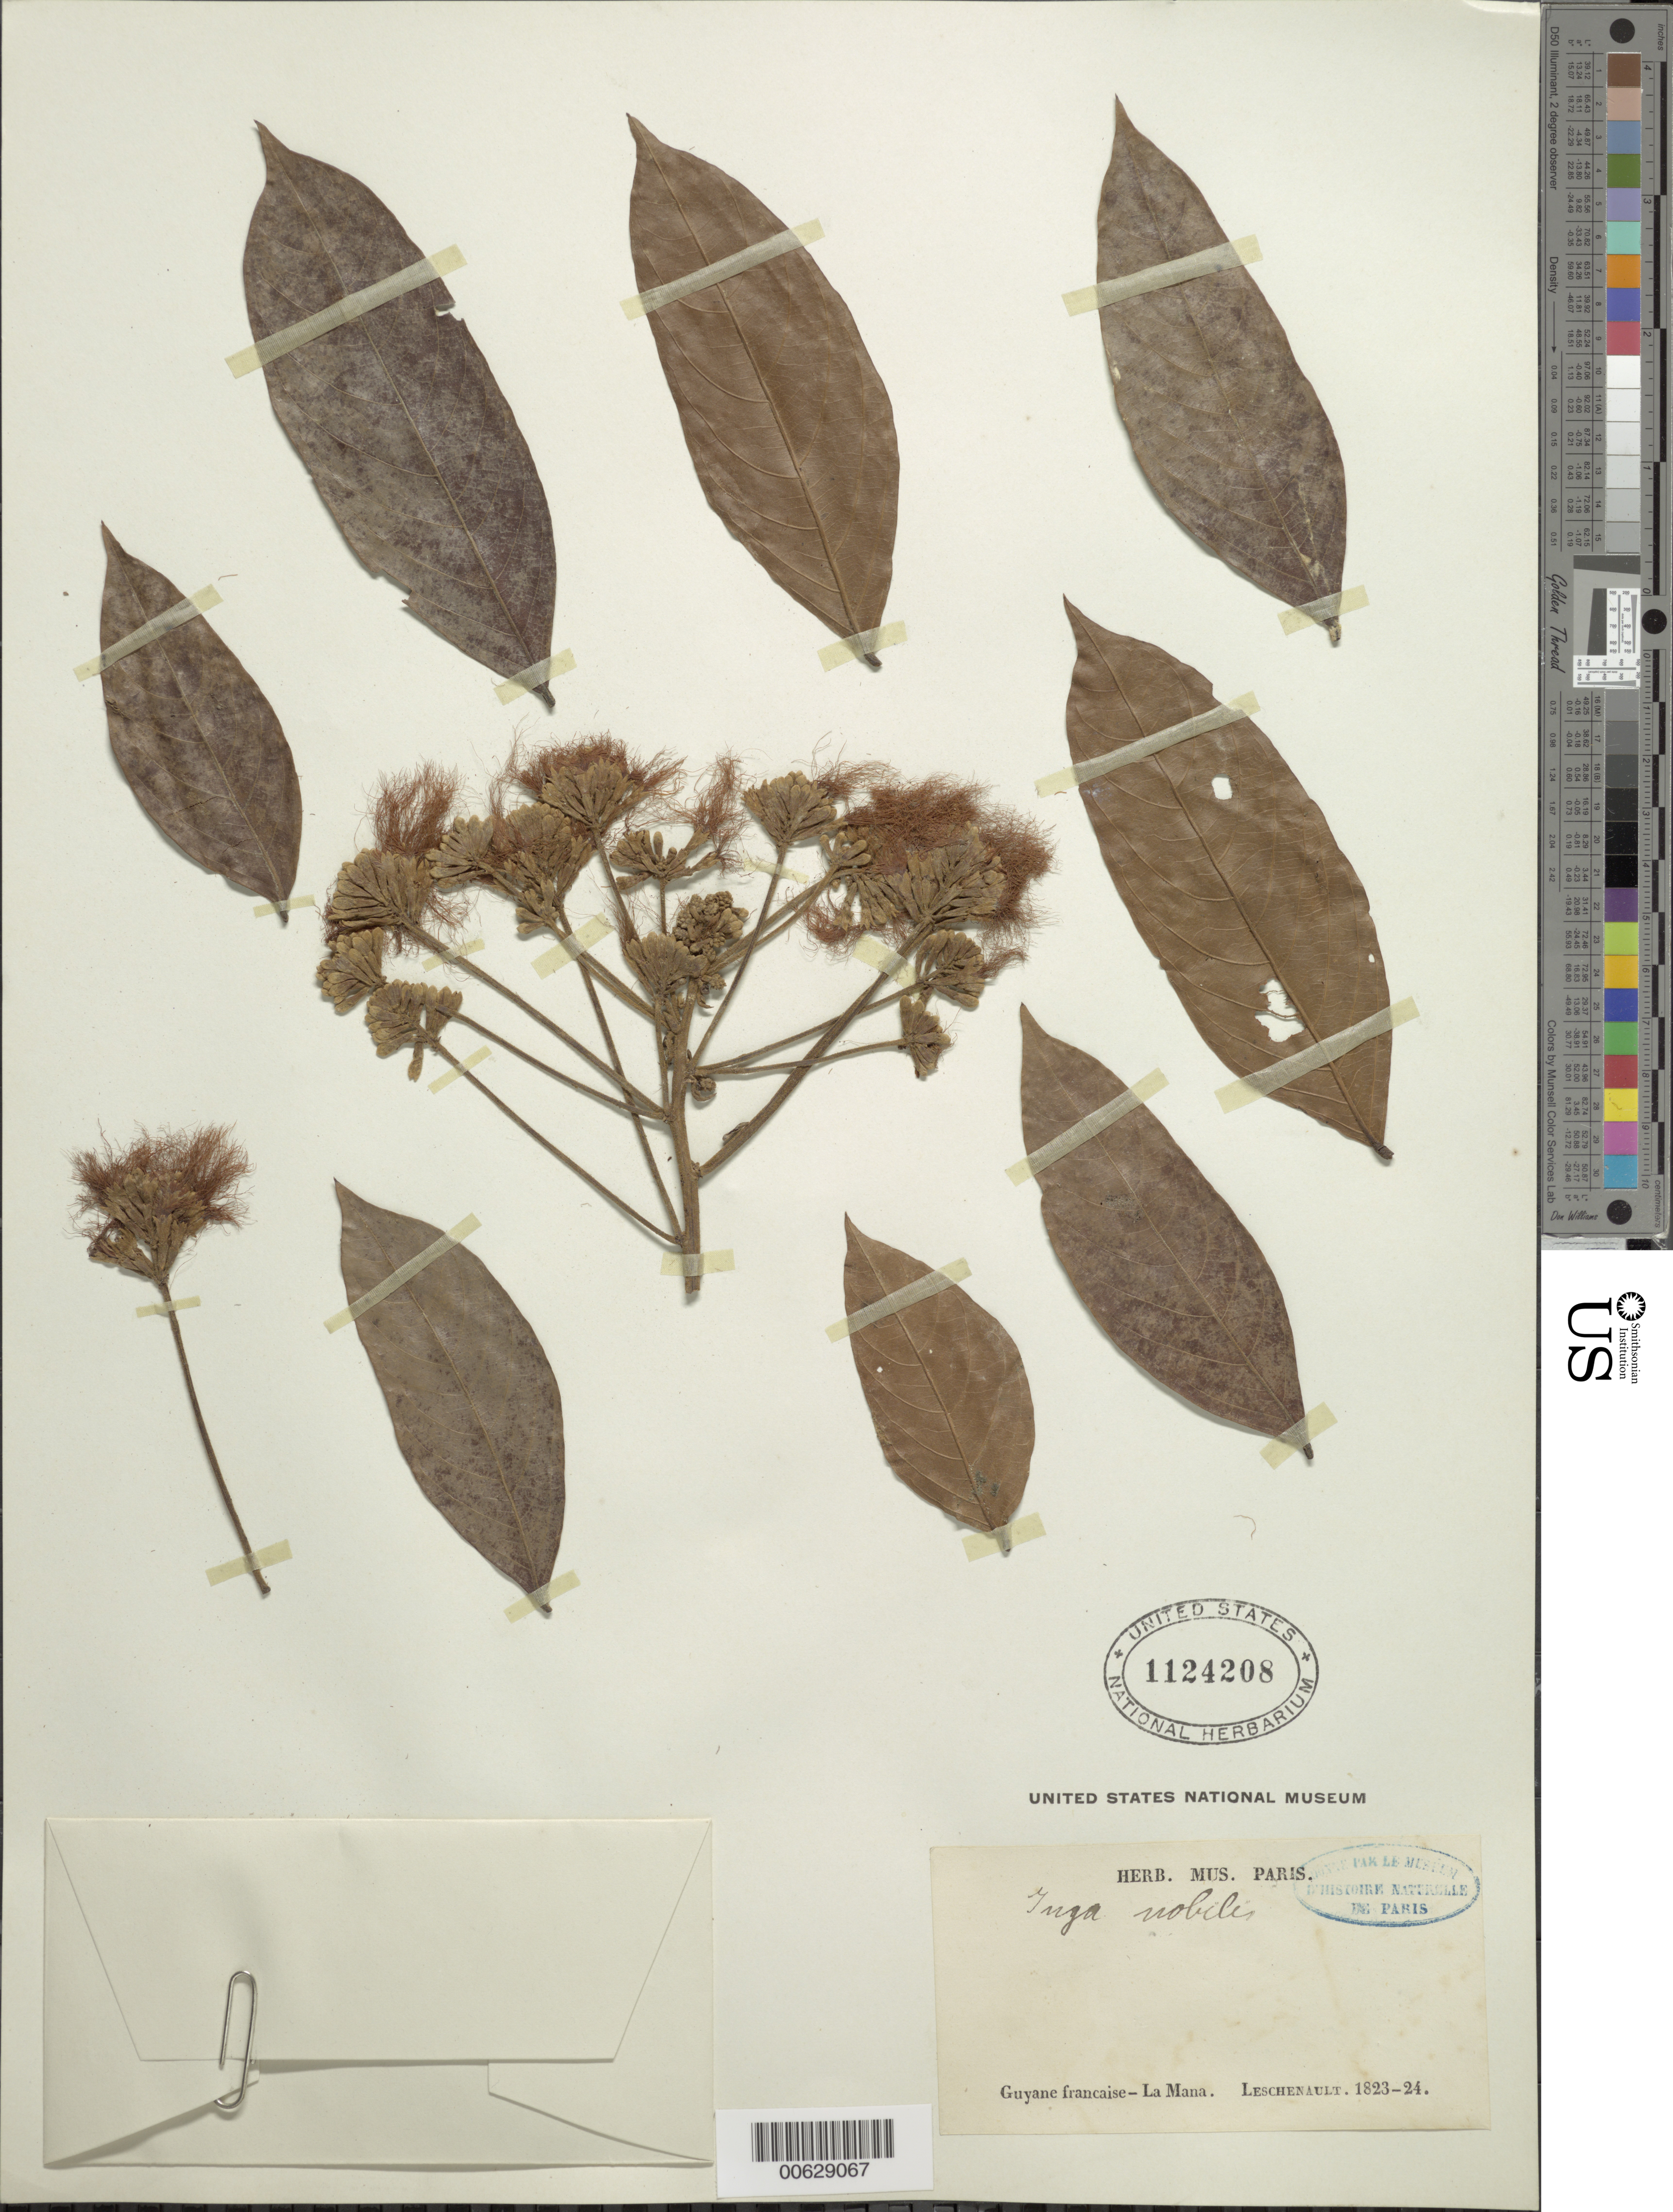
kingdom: Plantae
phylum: Tracheophyta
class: Magnoliopsida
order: Fabales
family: Fabaceae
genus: Inga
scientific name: Inga nobilis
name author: Willd.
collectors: J. Leschenault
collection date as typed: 1823 to 1824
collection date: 1823/1824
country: French Guiana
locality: La Mana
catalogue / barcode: US 1124208